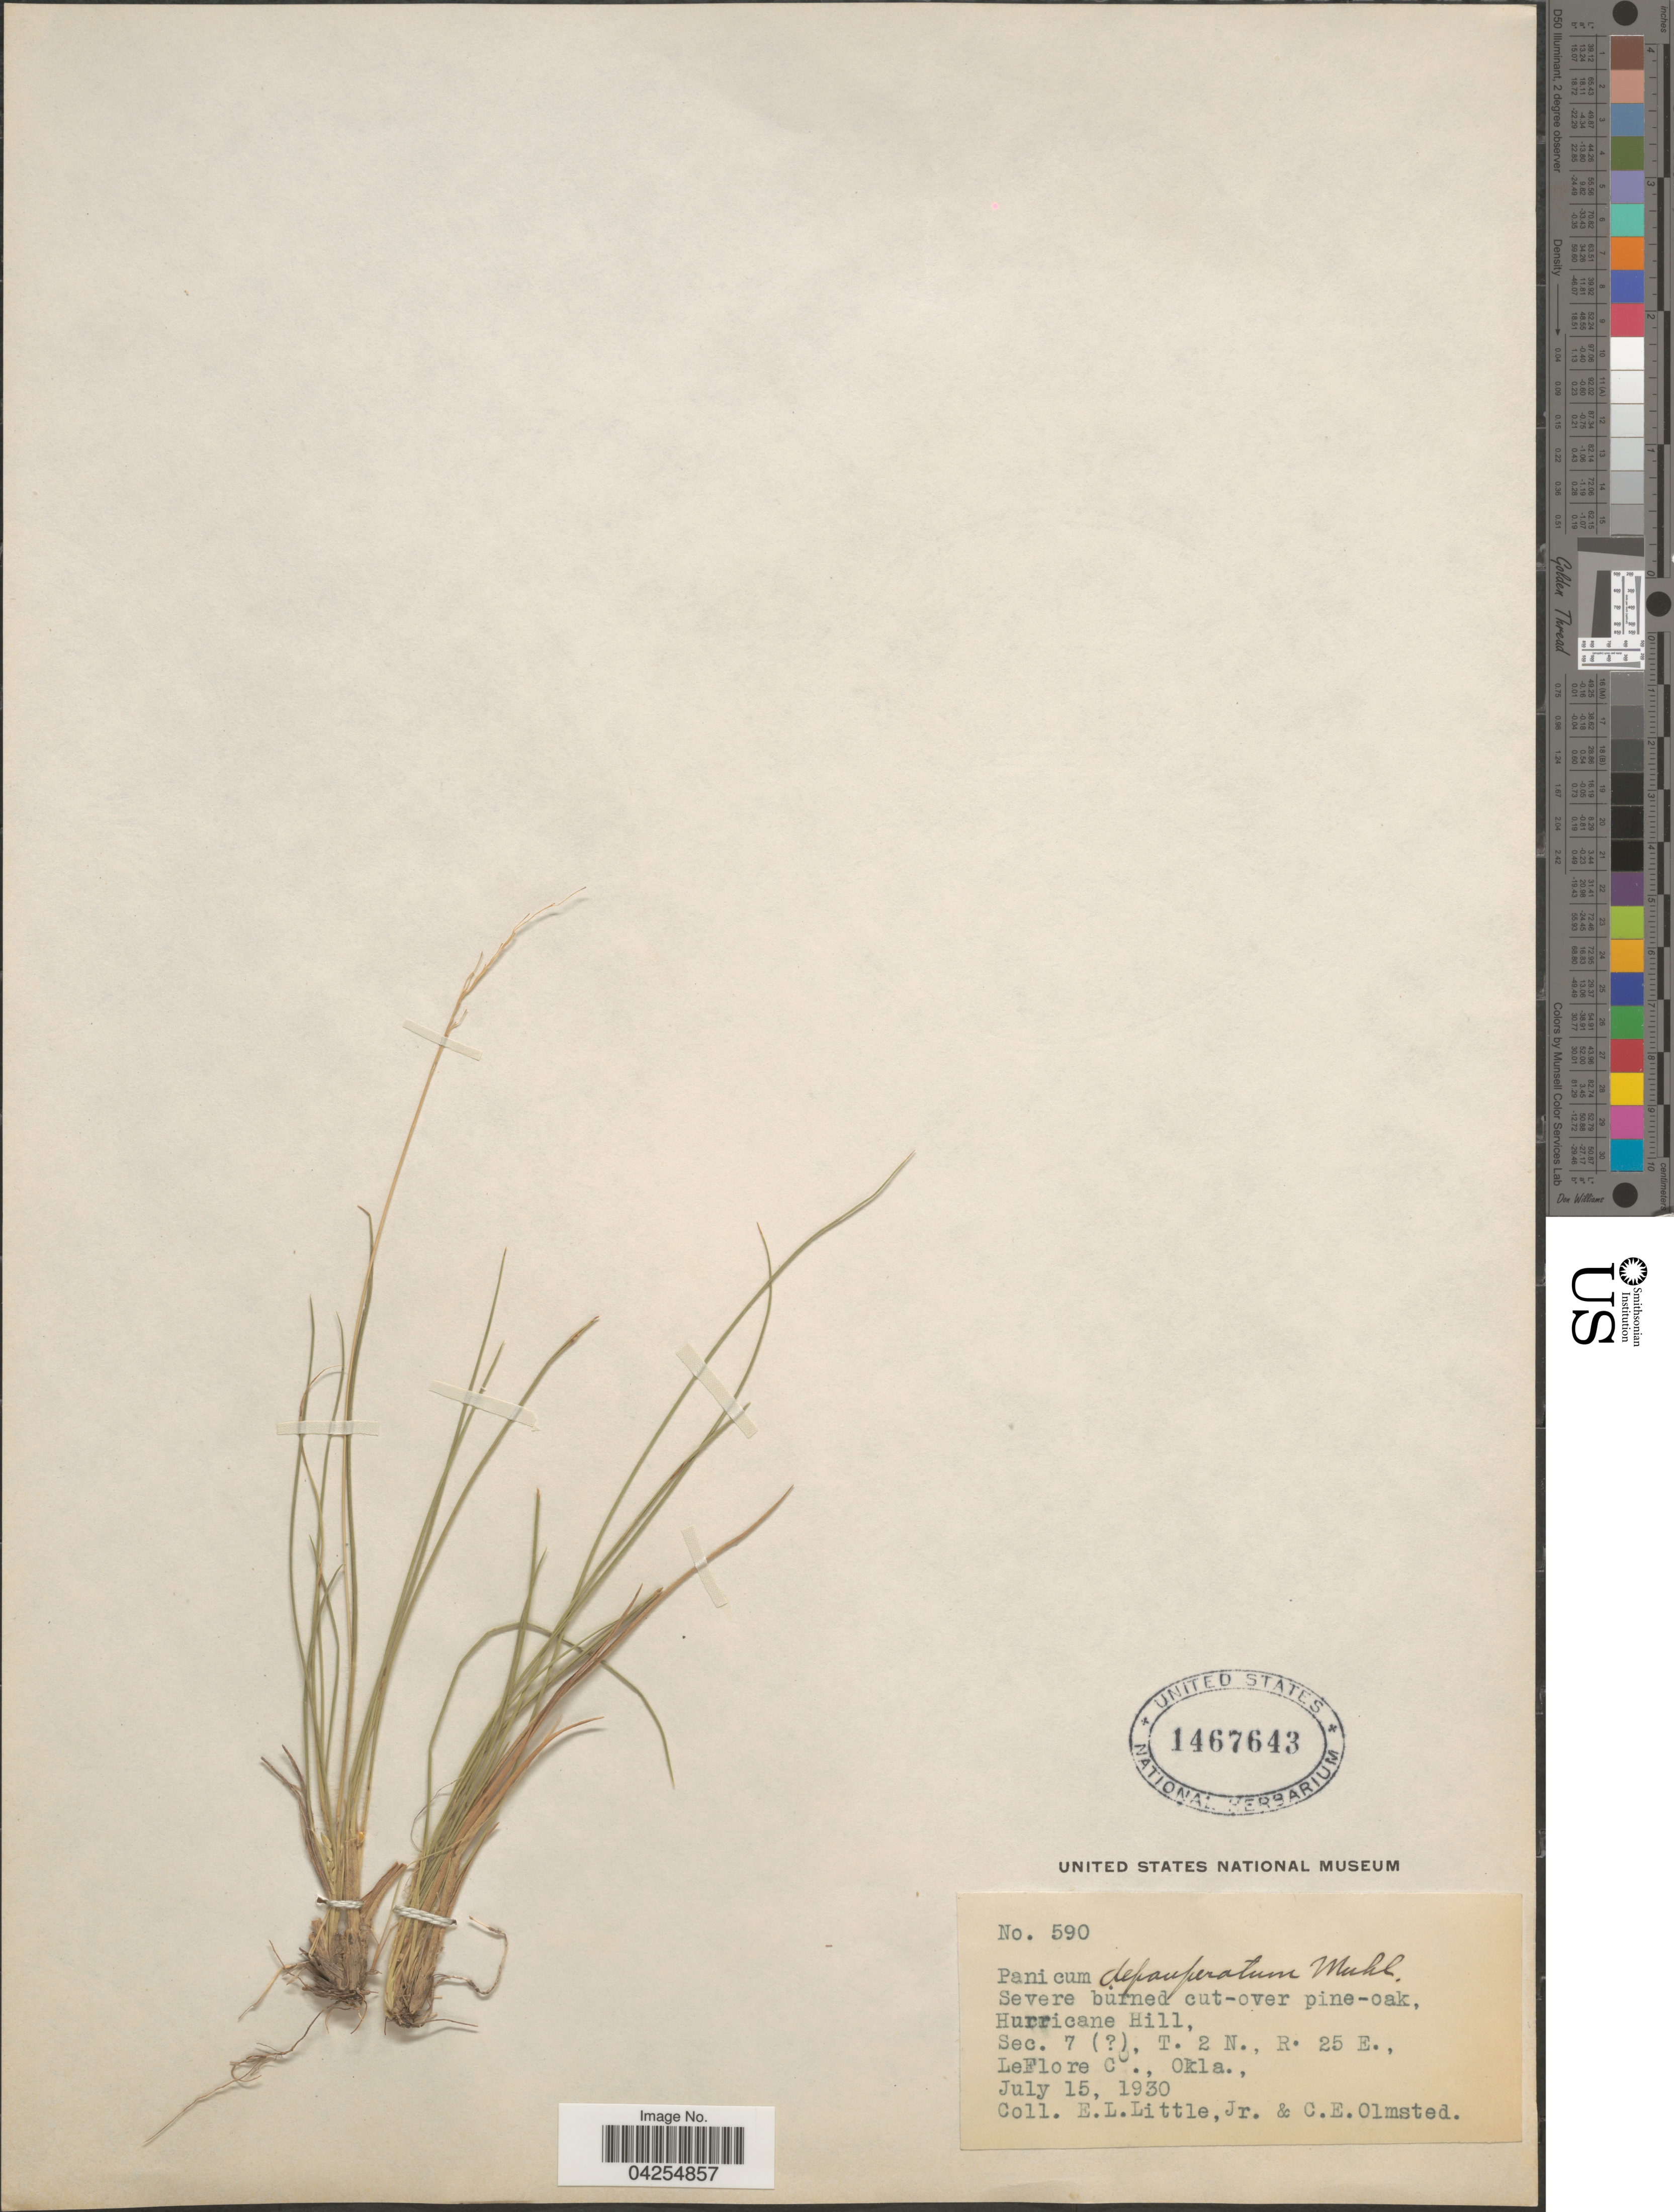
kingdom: Plantae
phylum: Tracheophyta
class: Liliopsida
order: Poales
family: Poaceae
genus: Dichanthelium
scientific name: Dichanthelium depauperatum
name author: (Muhl.) Gould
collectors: E. L. Little & C. Olmsted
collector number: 590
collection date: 1930-07-15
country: United States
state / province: Oklahoma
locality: Hurricane Hill, Sec. 7 ( [unsure placement]), T. 2 N., R. 25 E., LeFlore Co.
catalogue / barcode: US 1467643